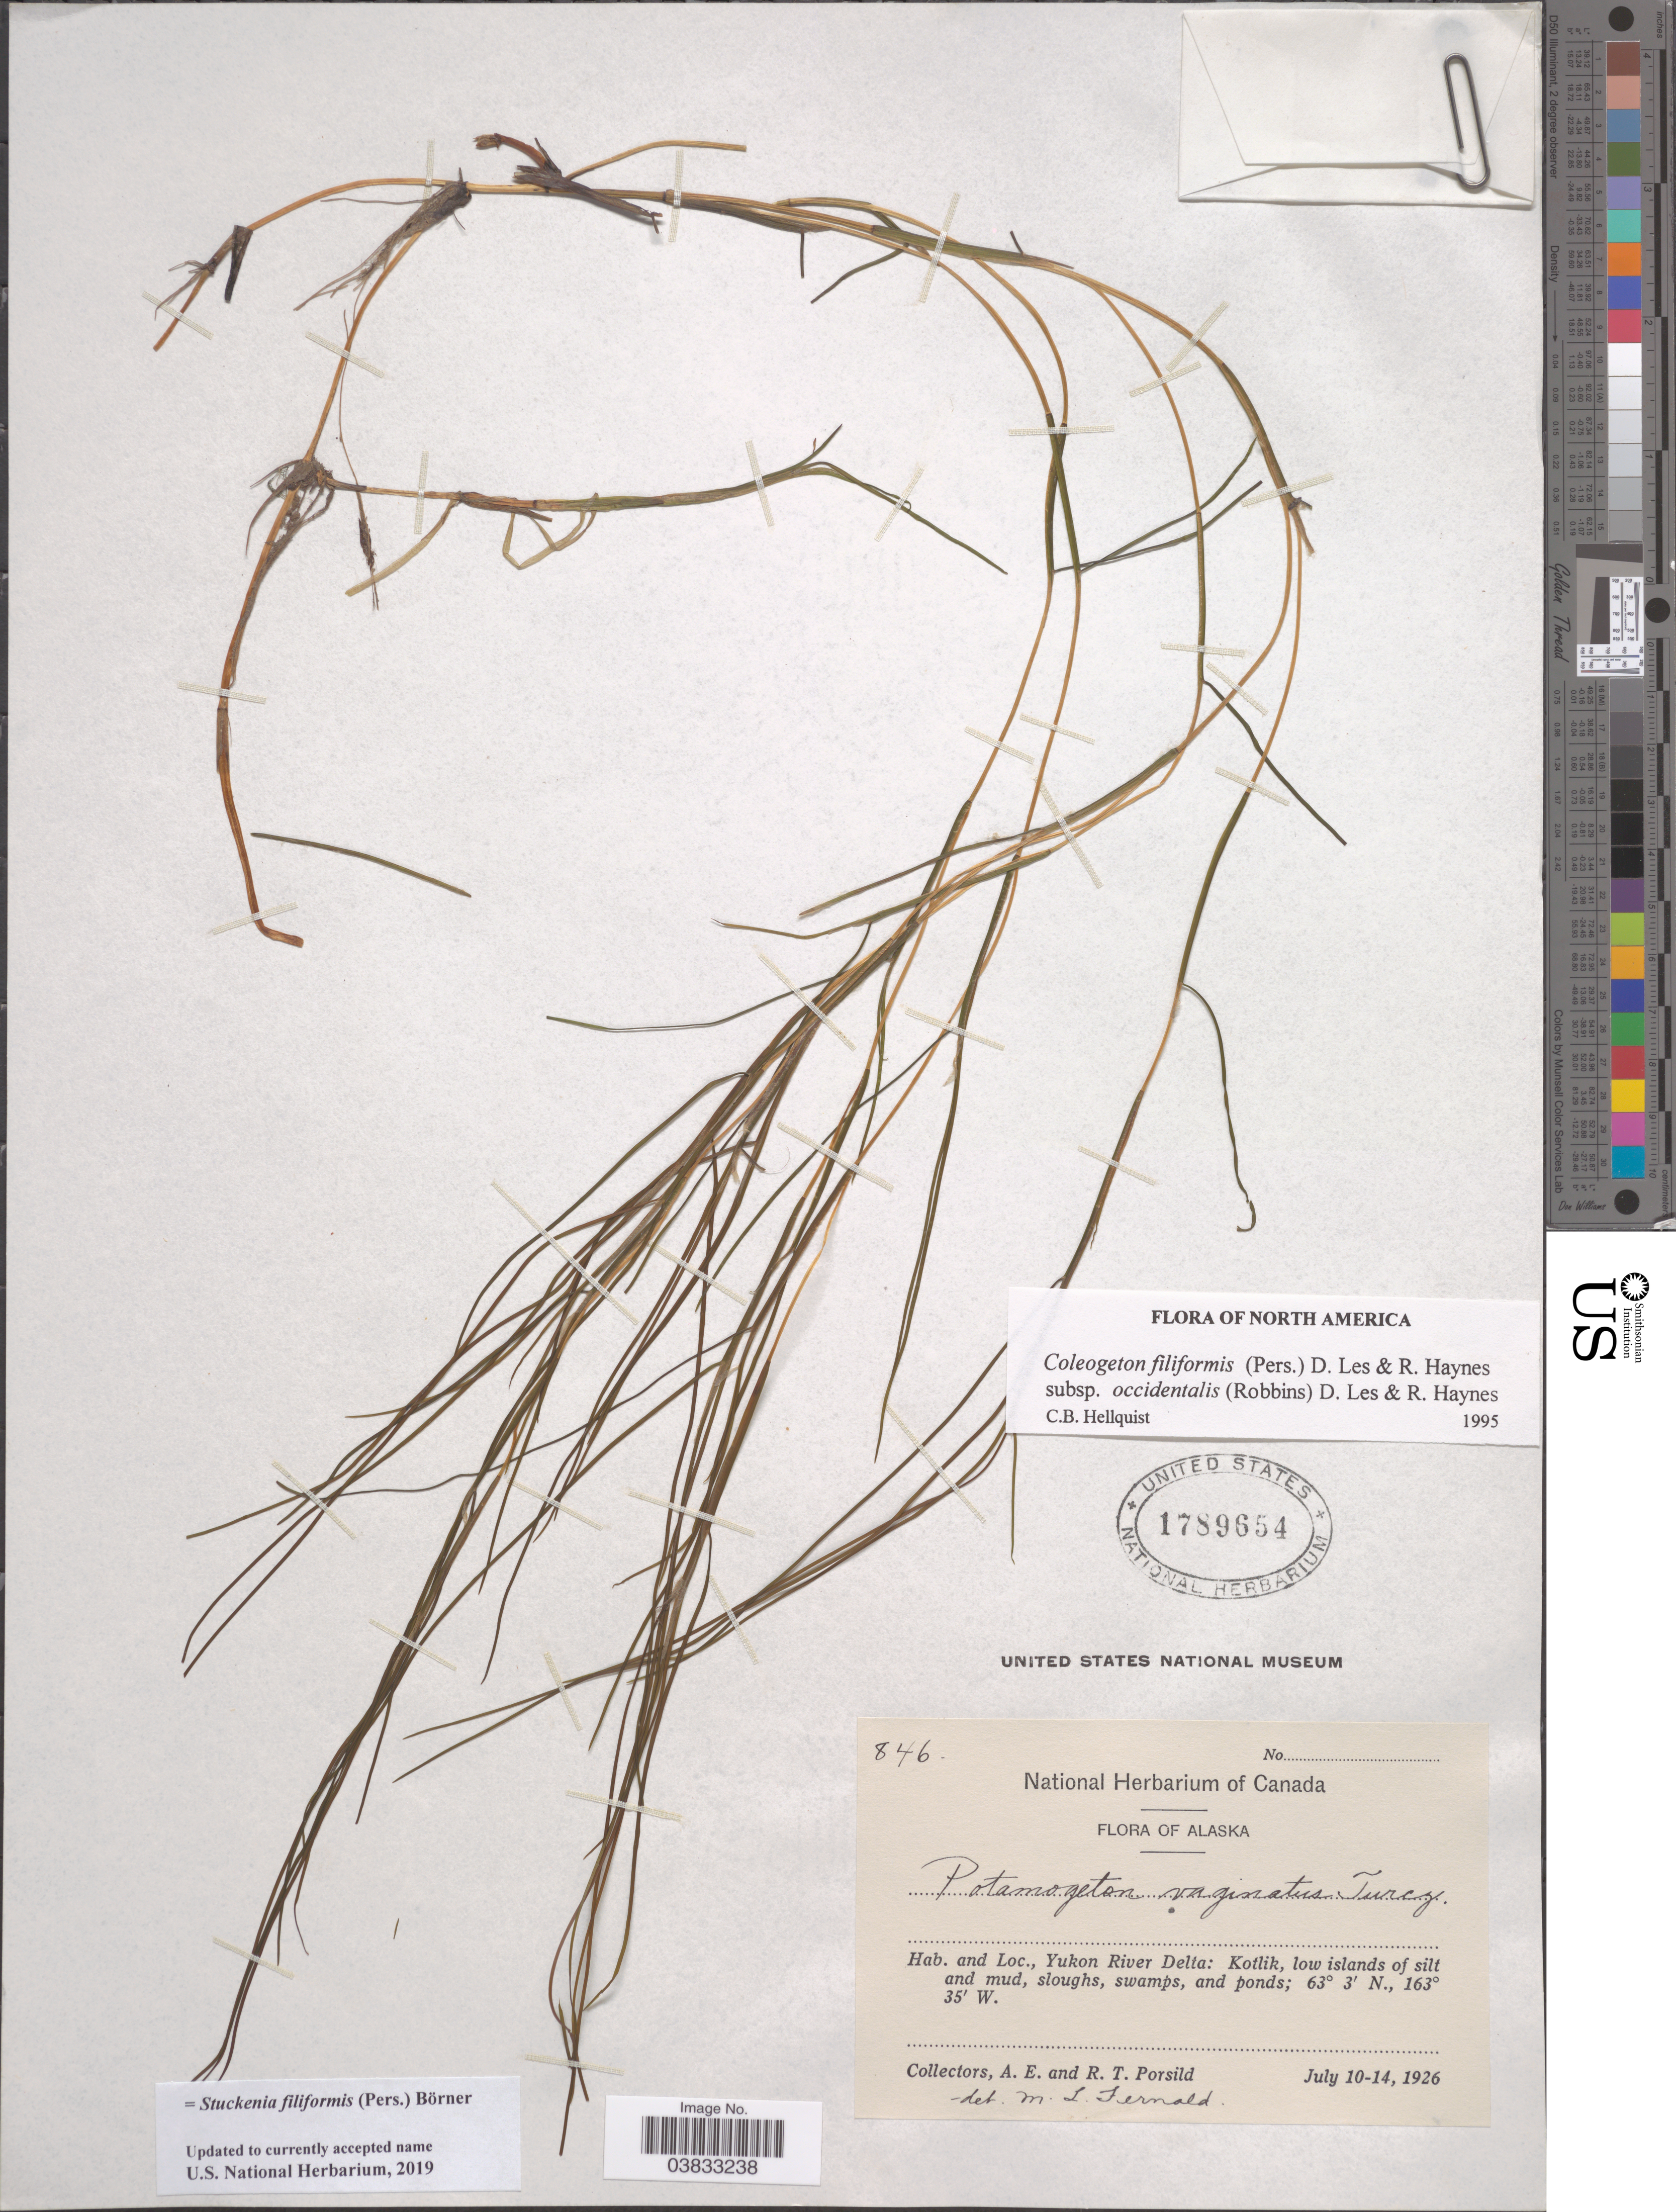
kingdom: Plantae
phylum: Tracheophyta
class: Liliopsida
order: Alismatales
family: Potamogetonaceae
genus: Stuckenia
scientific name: Stuckenia filiformis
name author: (Pers.) Börner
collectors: A. E. Porsild & R. T. Porsild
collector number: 846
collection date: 1926-07-10/1926-07-14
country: United States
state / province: Alaska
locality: Yukon River Delta: Kotlik.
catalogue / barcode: US 1789654